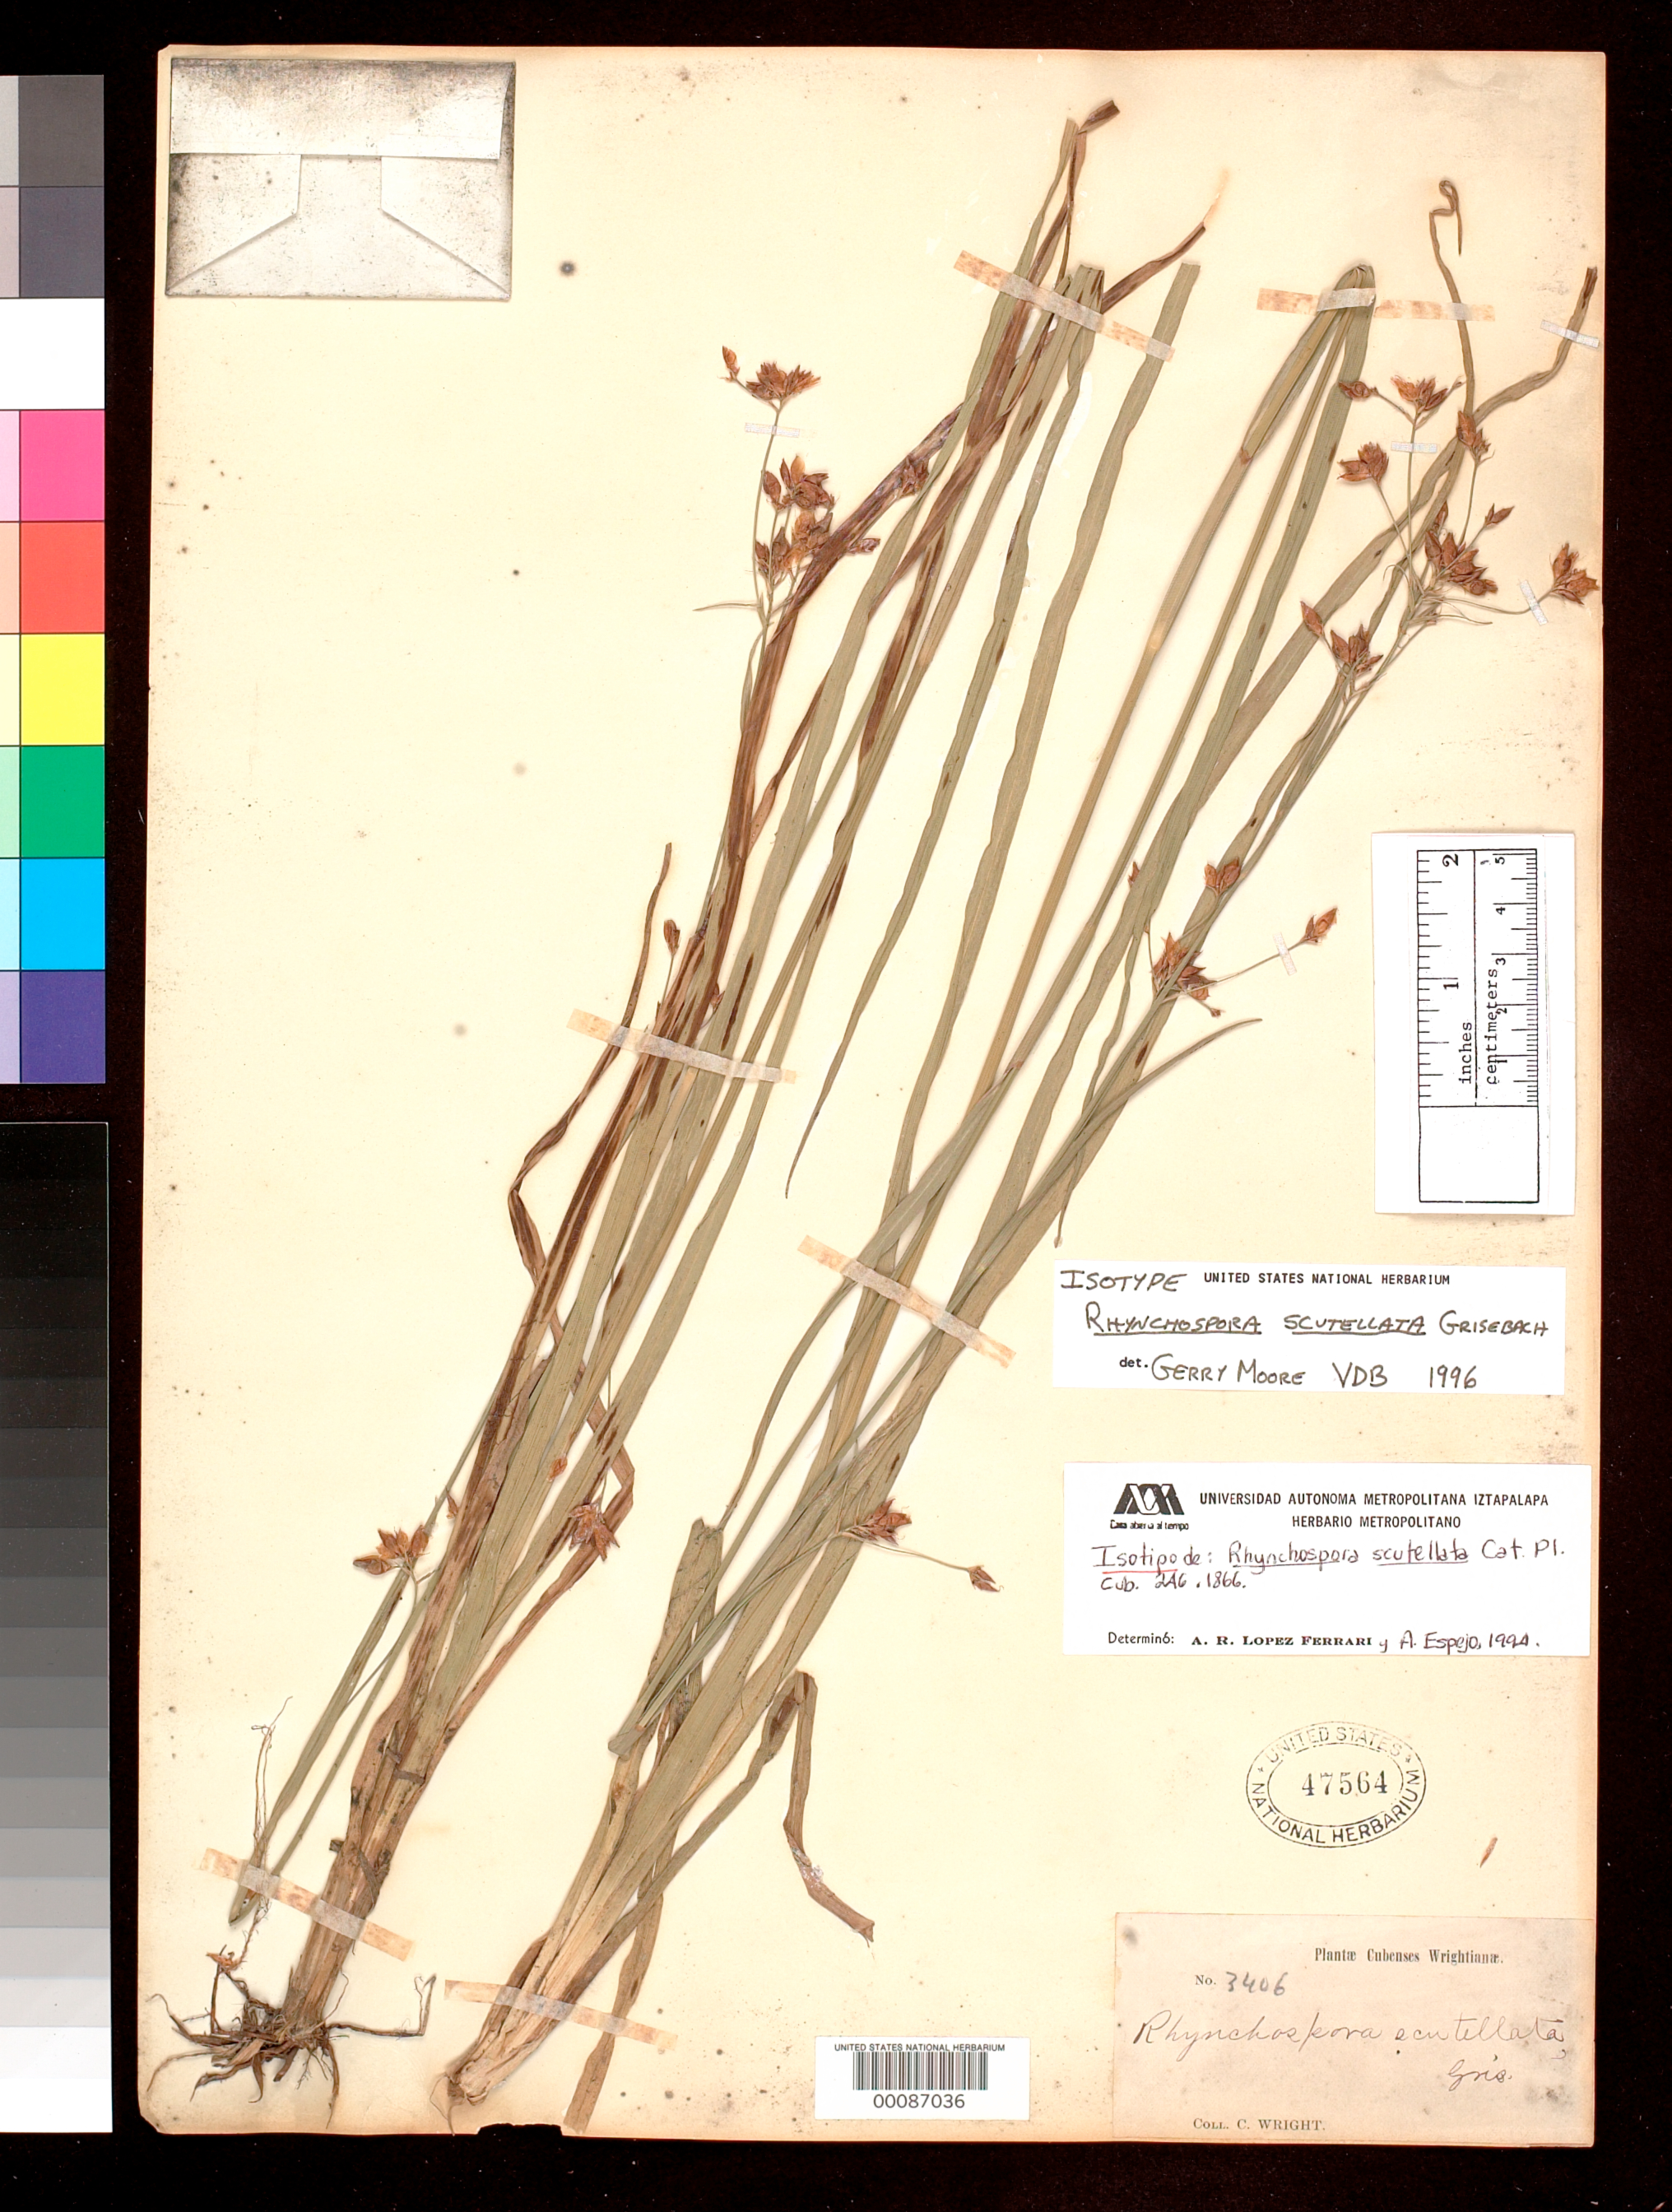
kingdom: Plantae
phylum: Tracheophyta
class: Liliopsida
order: Poales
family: Cyperaceae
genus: Rhynchospora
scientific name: Rhynchospora scutellata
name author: Griseb.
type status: Isotype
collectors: C. Wright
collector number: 3406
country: Cuba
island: Greater Antilles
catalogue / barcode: US 47564